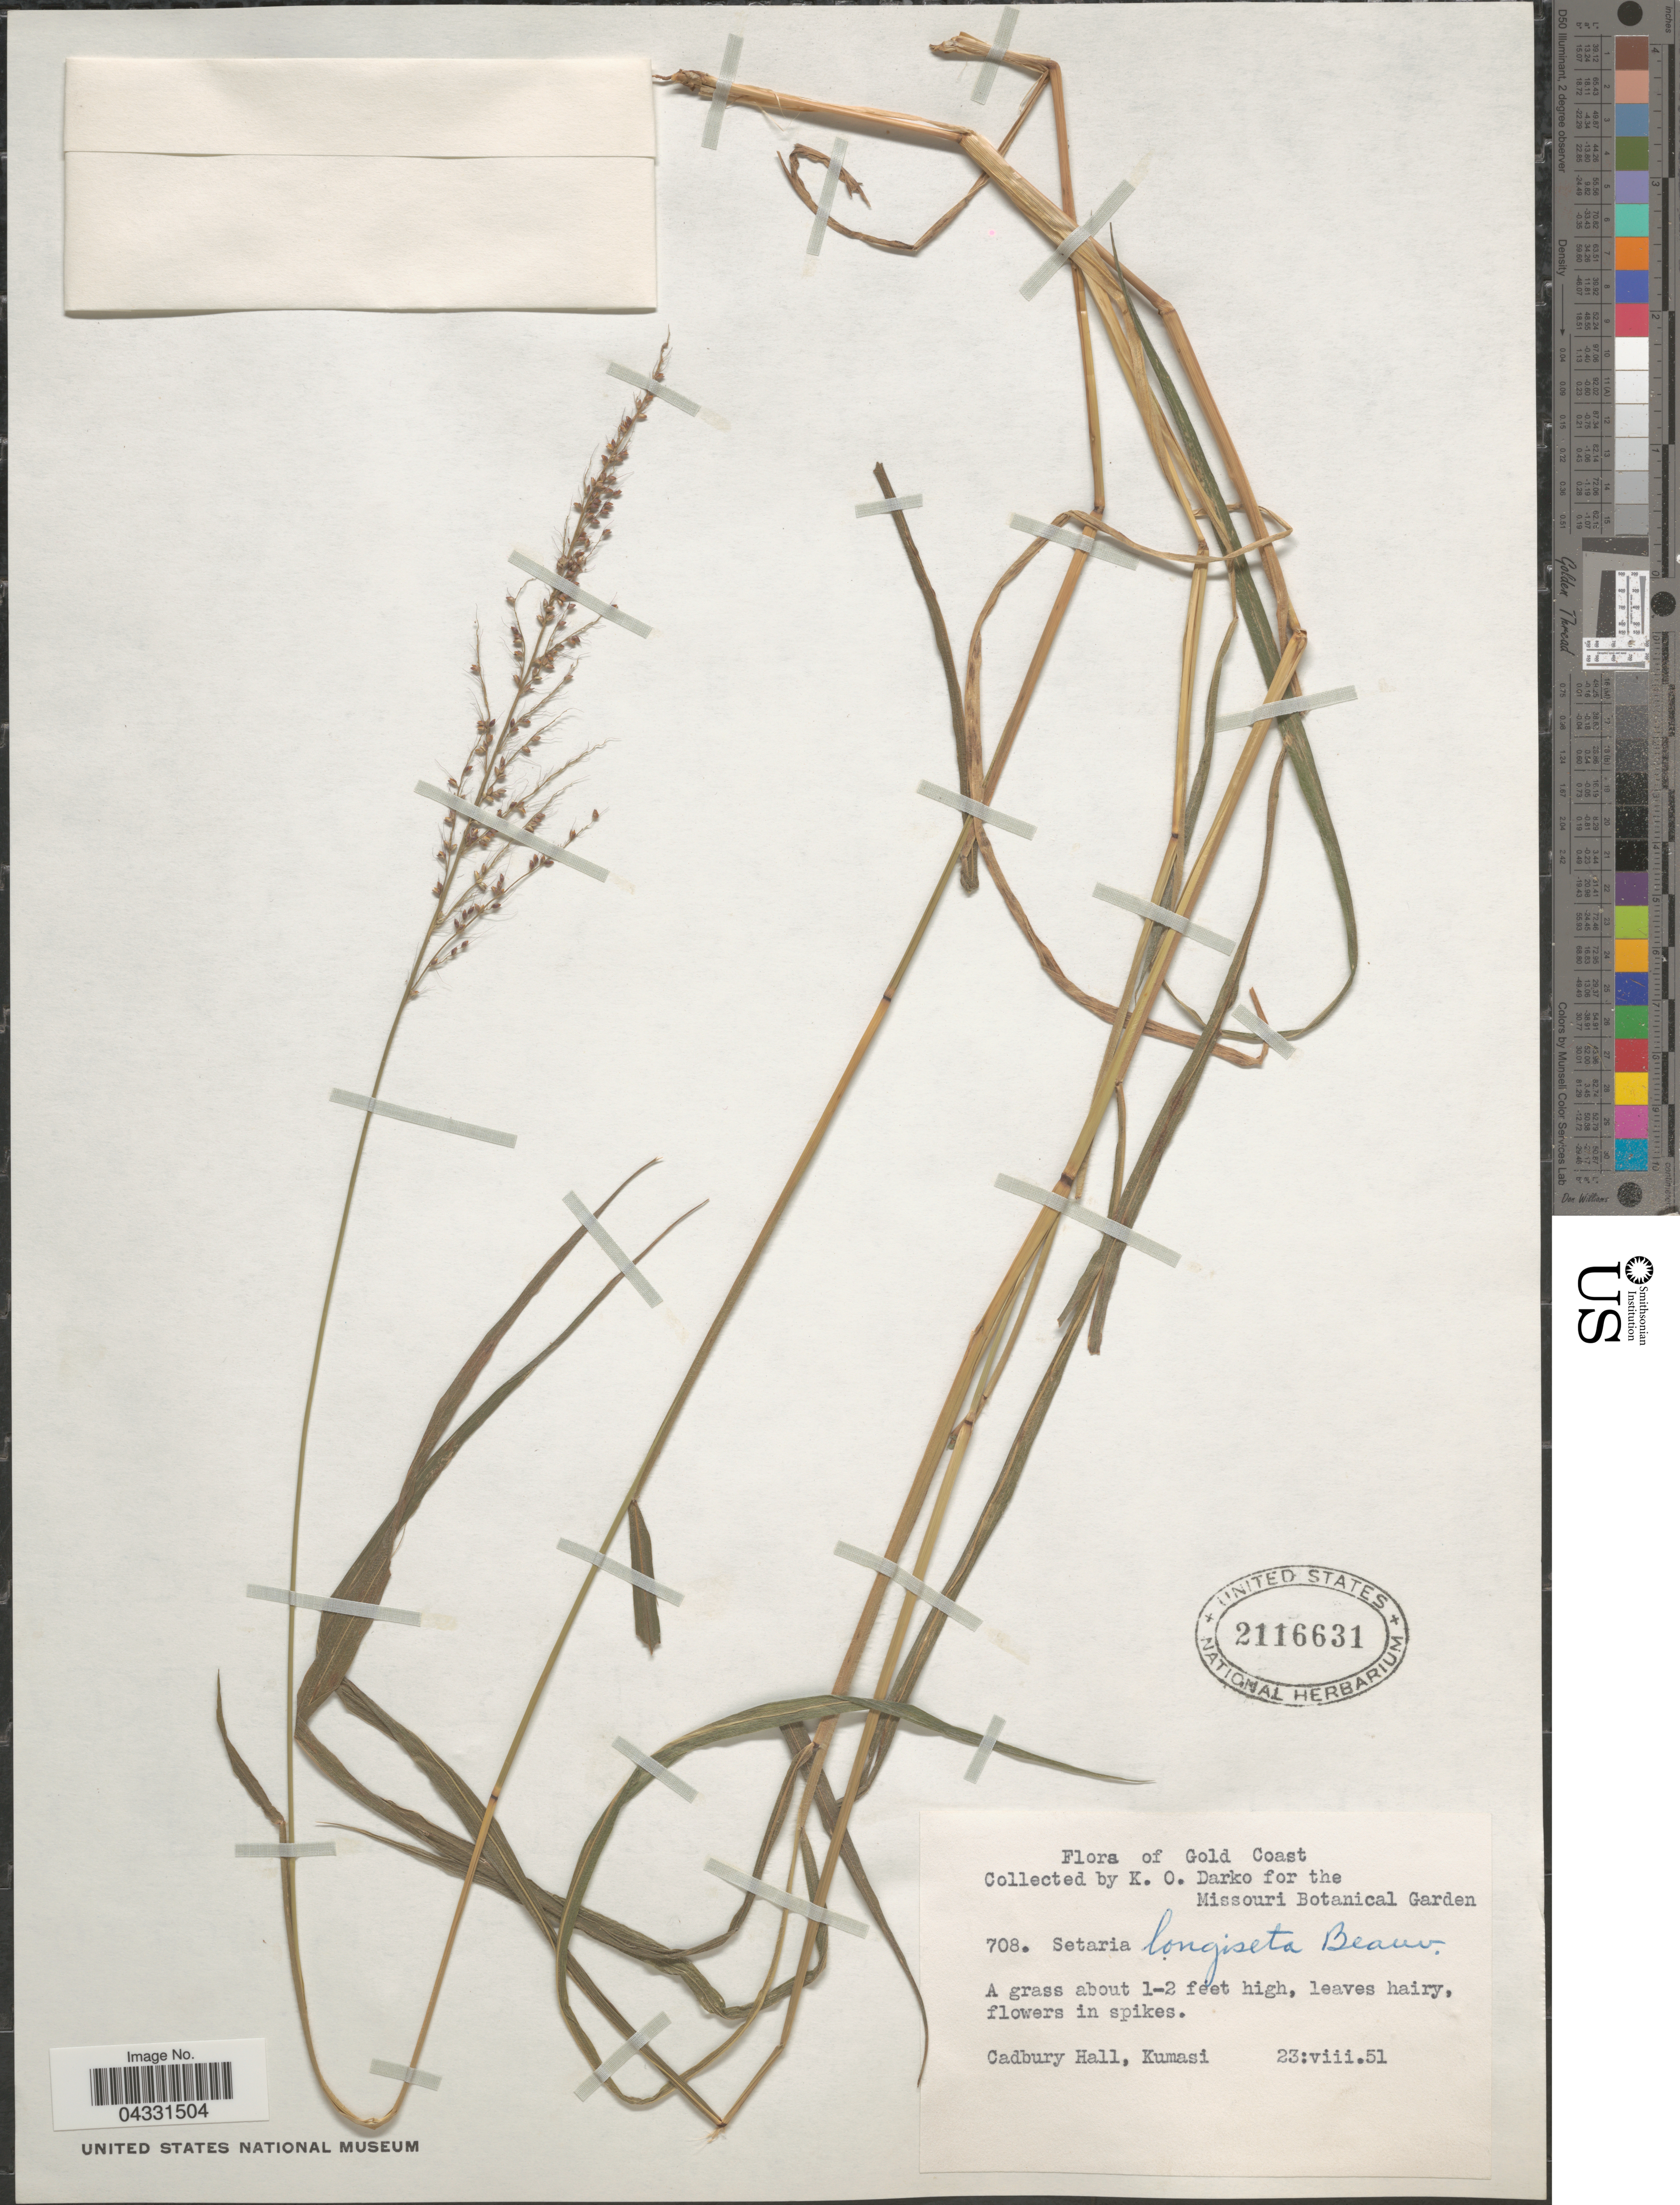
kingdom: Plantae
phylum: Tracheophyta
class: Liliopsida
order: Poales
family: Poaceae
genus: Setaria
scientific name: Setaria longiseta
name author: P. Beauv.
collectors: K. Darko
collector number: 708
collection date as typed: Transcribed d/m/y: 23/8/51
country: Ghana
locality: Gold Coast. Cadbury Hall, Kumasi.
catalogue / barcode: US 2116631